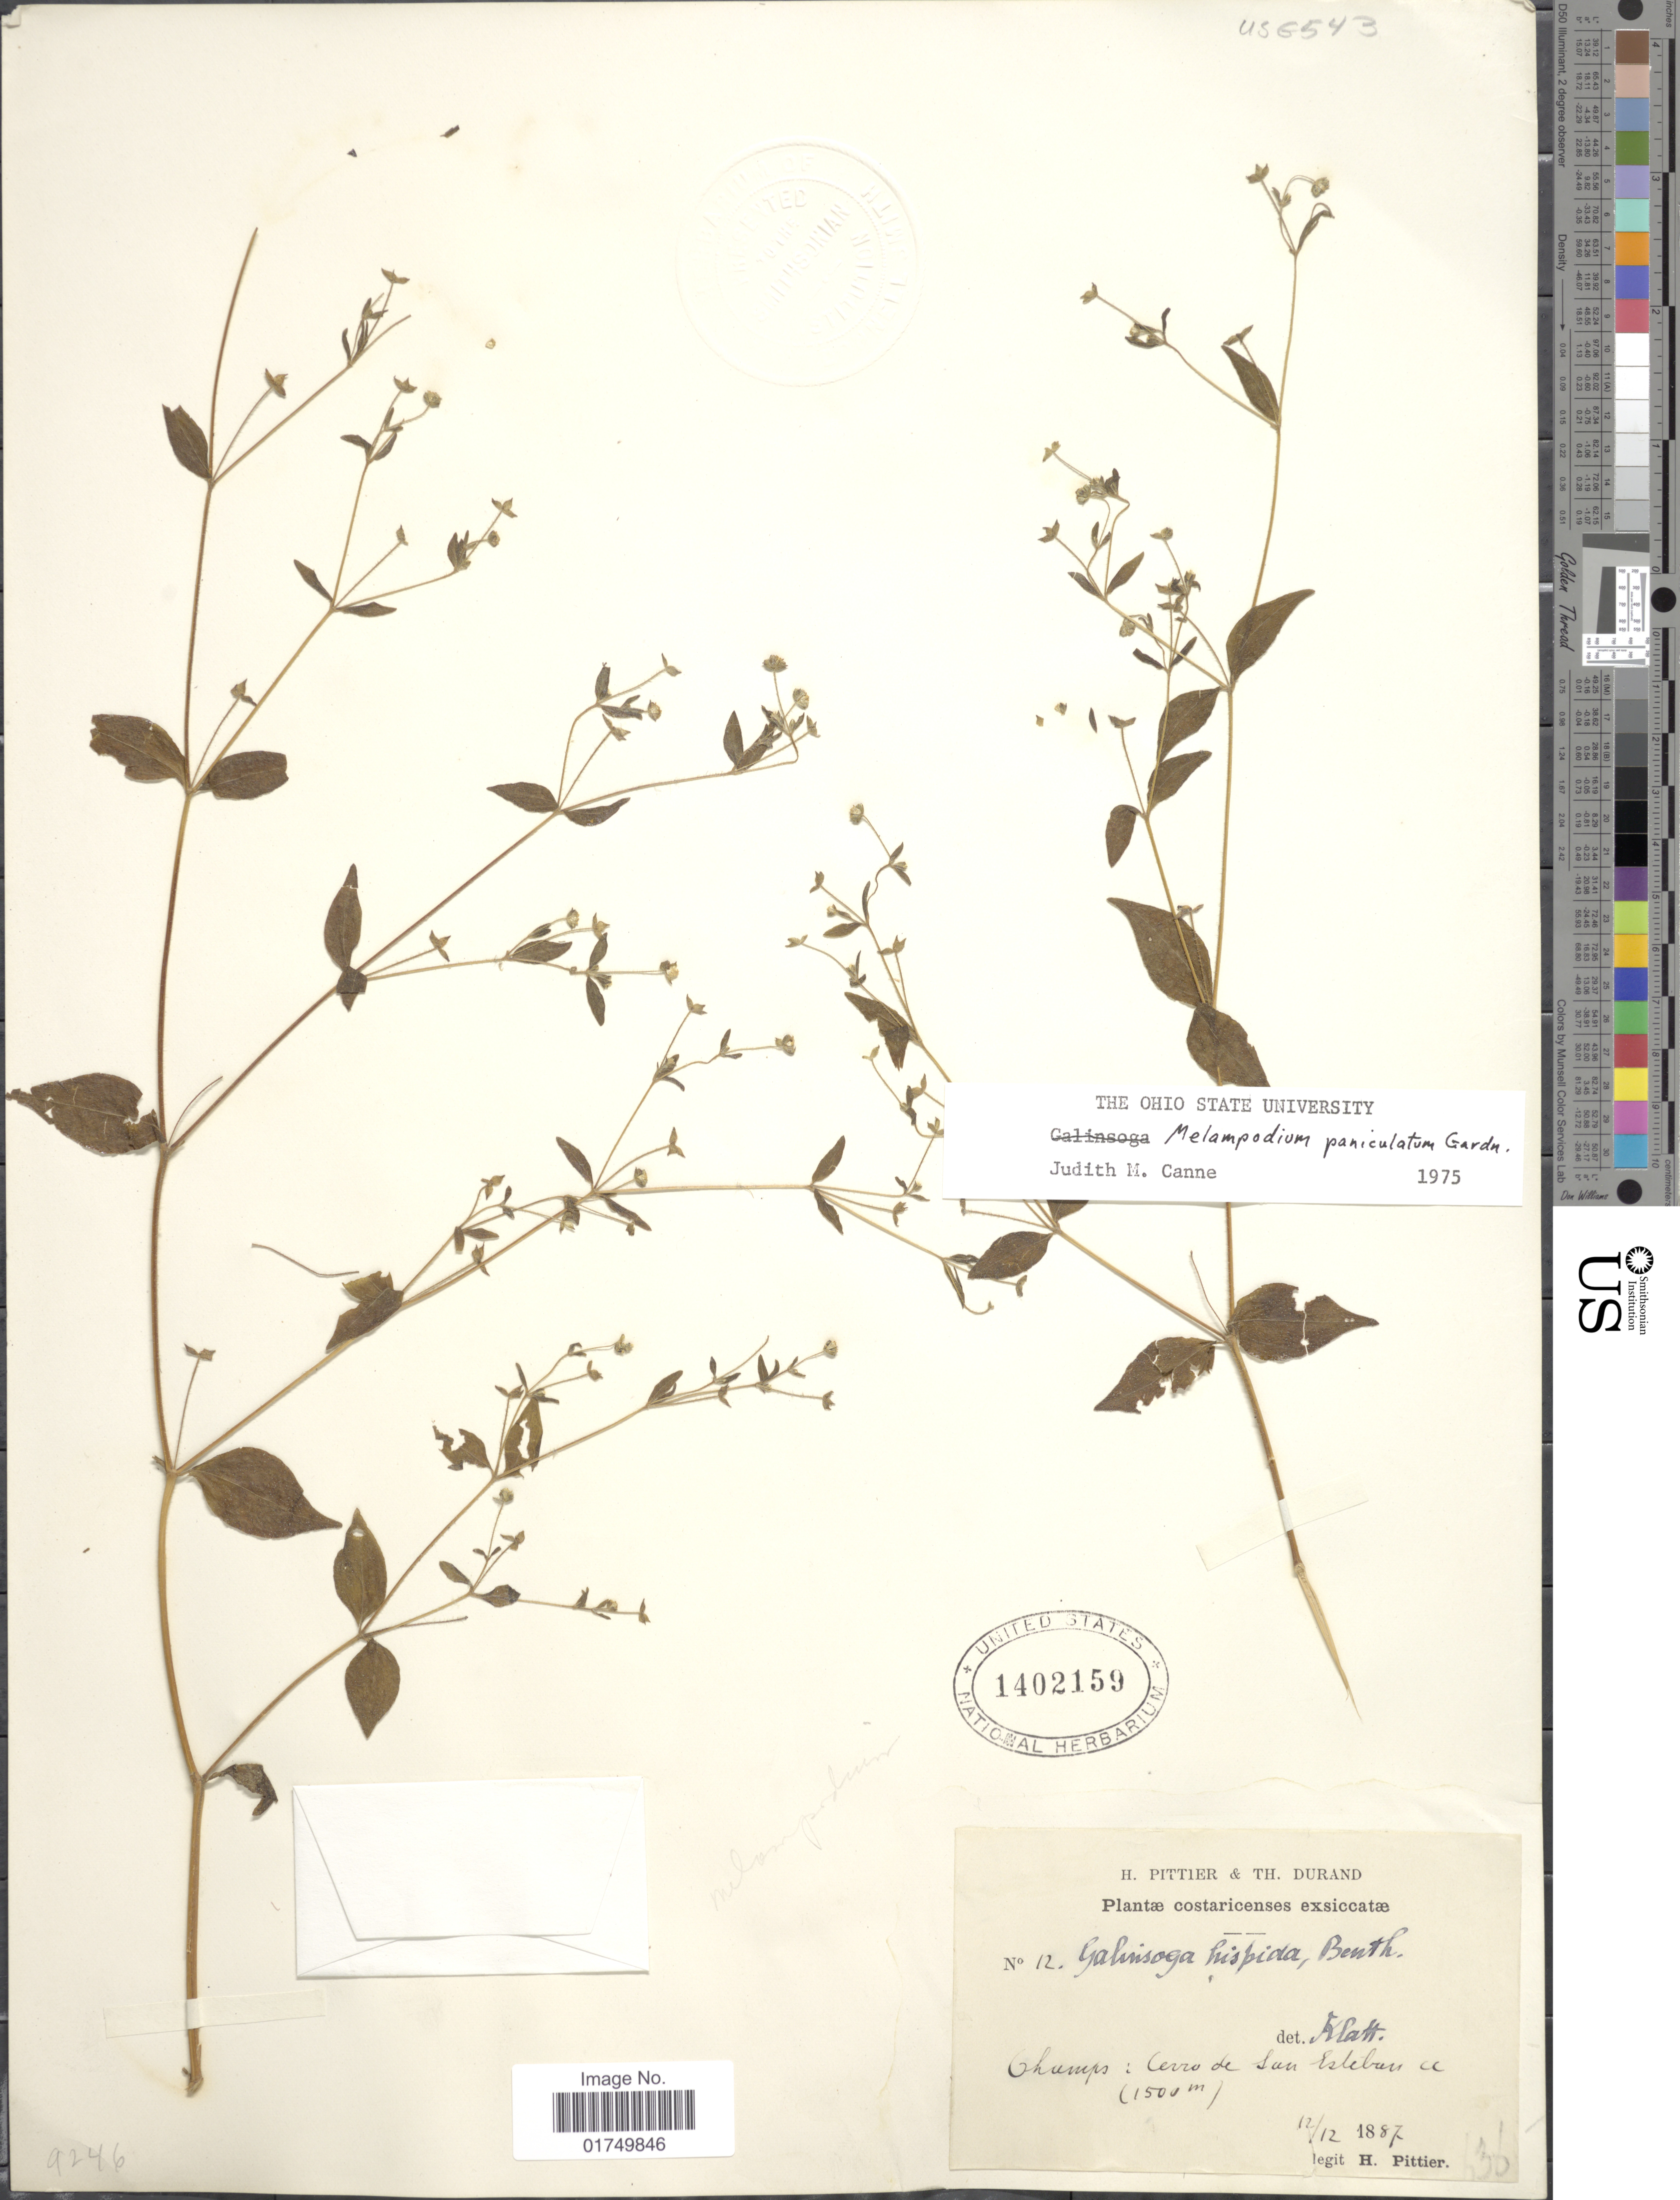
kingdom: Plantae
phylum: Tracheophyta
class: Magnoliopsida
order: Asterales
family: Asteraceae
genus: Melampodium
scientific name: Melampodium paniculatum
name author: Gardner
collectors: H. F. Pittier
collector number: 12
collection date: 1887-12-12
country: Costa Rica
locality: Chumps: Cerro de San Esteban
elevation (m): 1500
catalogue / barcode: US 1402159